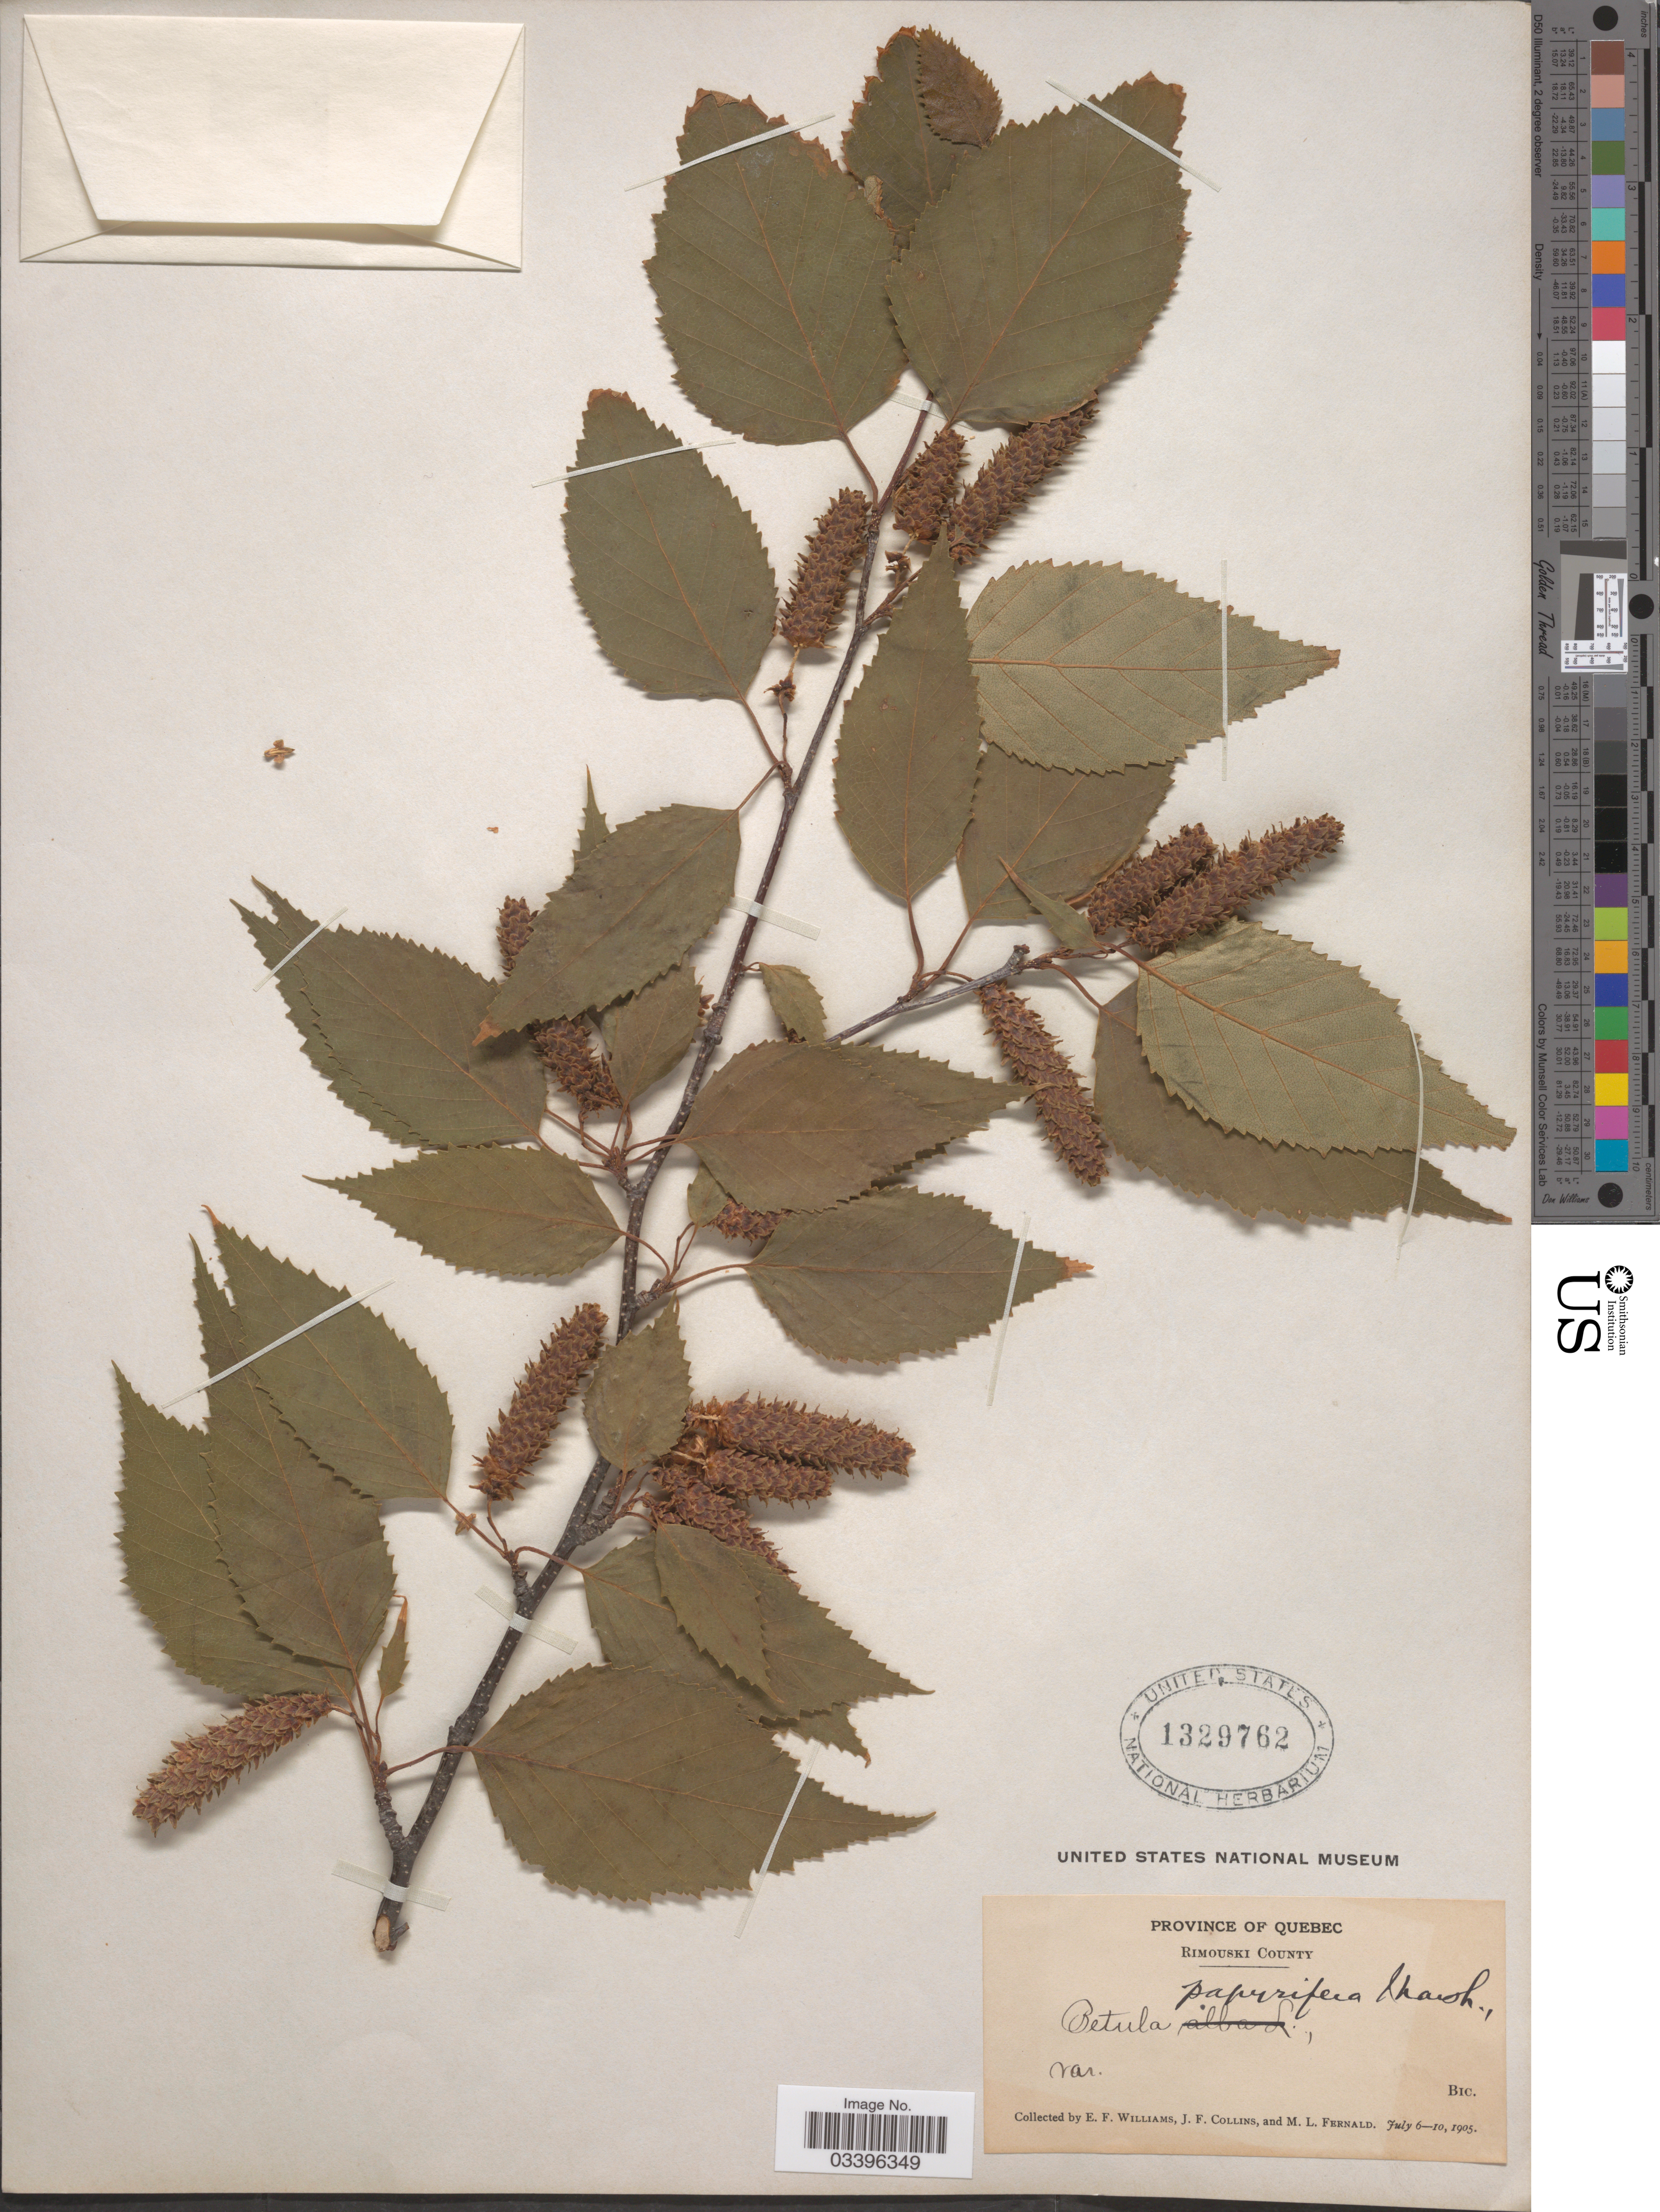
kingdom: Plantae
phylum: Tracheophyta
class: Magnoliopsida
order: Fagales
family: Betulaceae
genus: Betula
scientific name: Betula papyrifera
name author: Marshall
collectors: E. Williams, J. Collins & M. L. Fernald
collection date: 1905-07-06/1905-07-10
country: Canada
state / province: Quebec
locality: Rimouski County. Bic.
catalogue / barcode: US 1329762